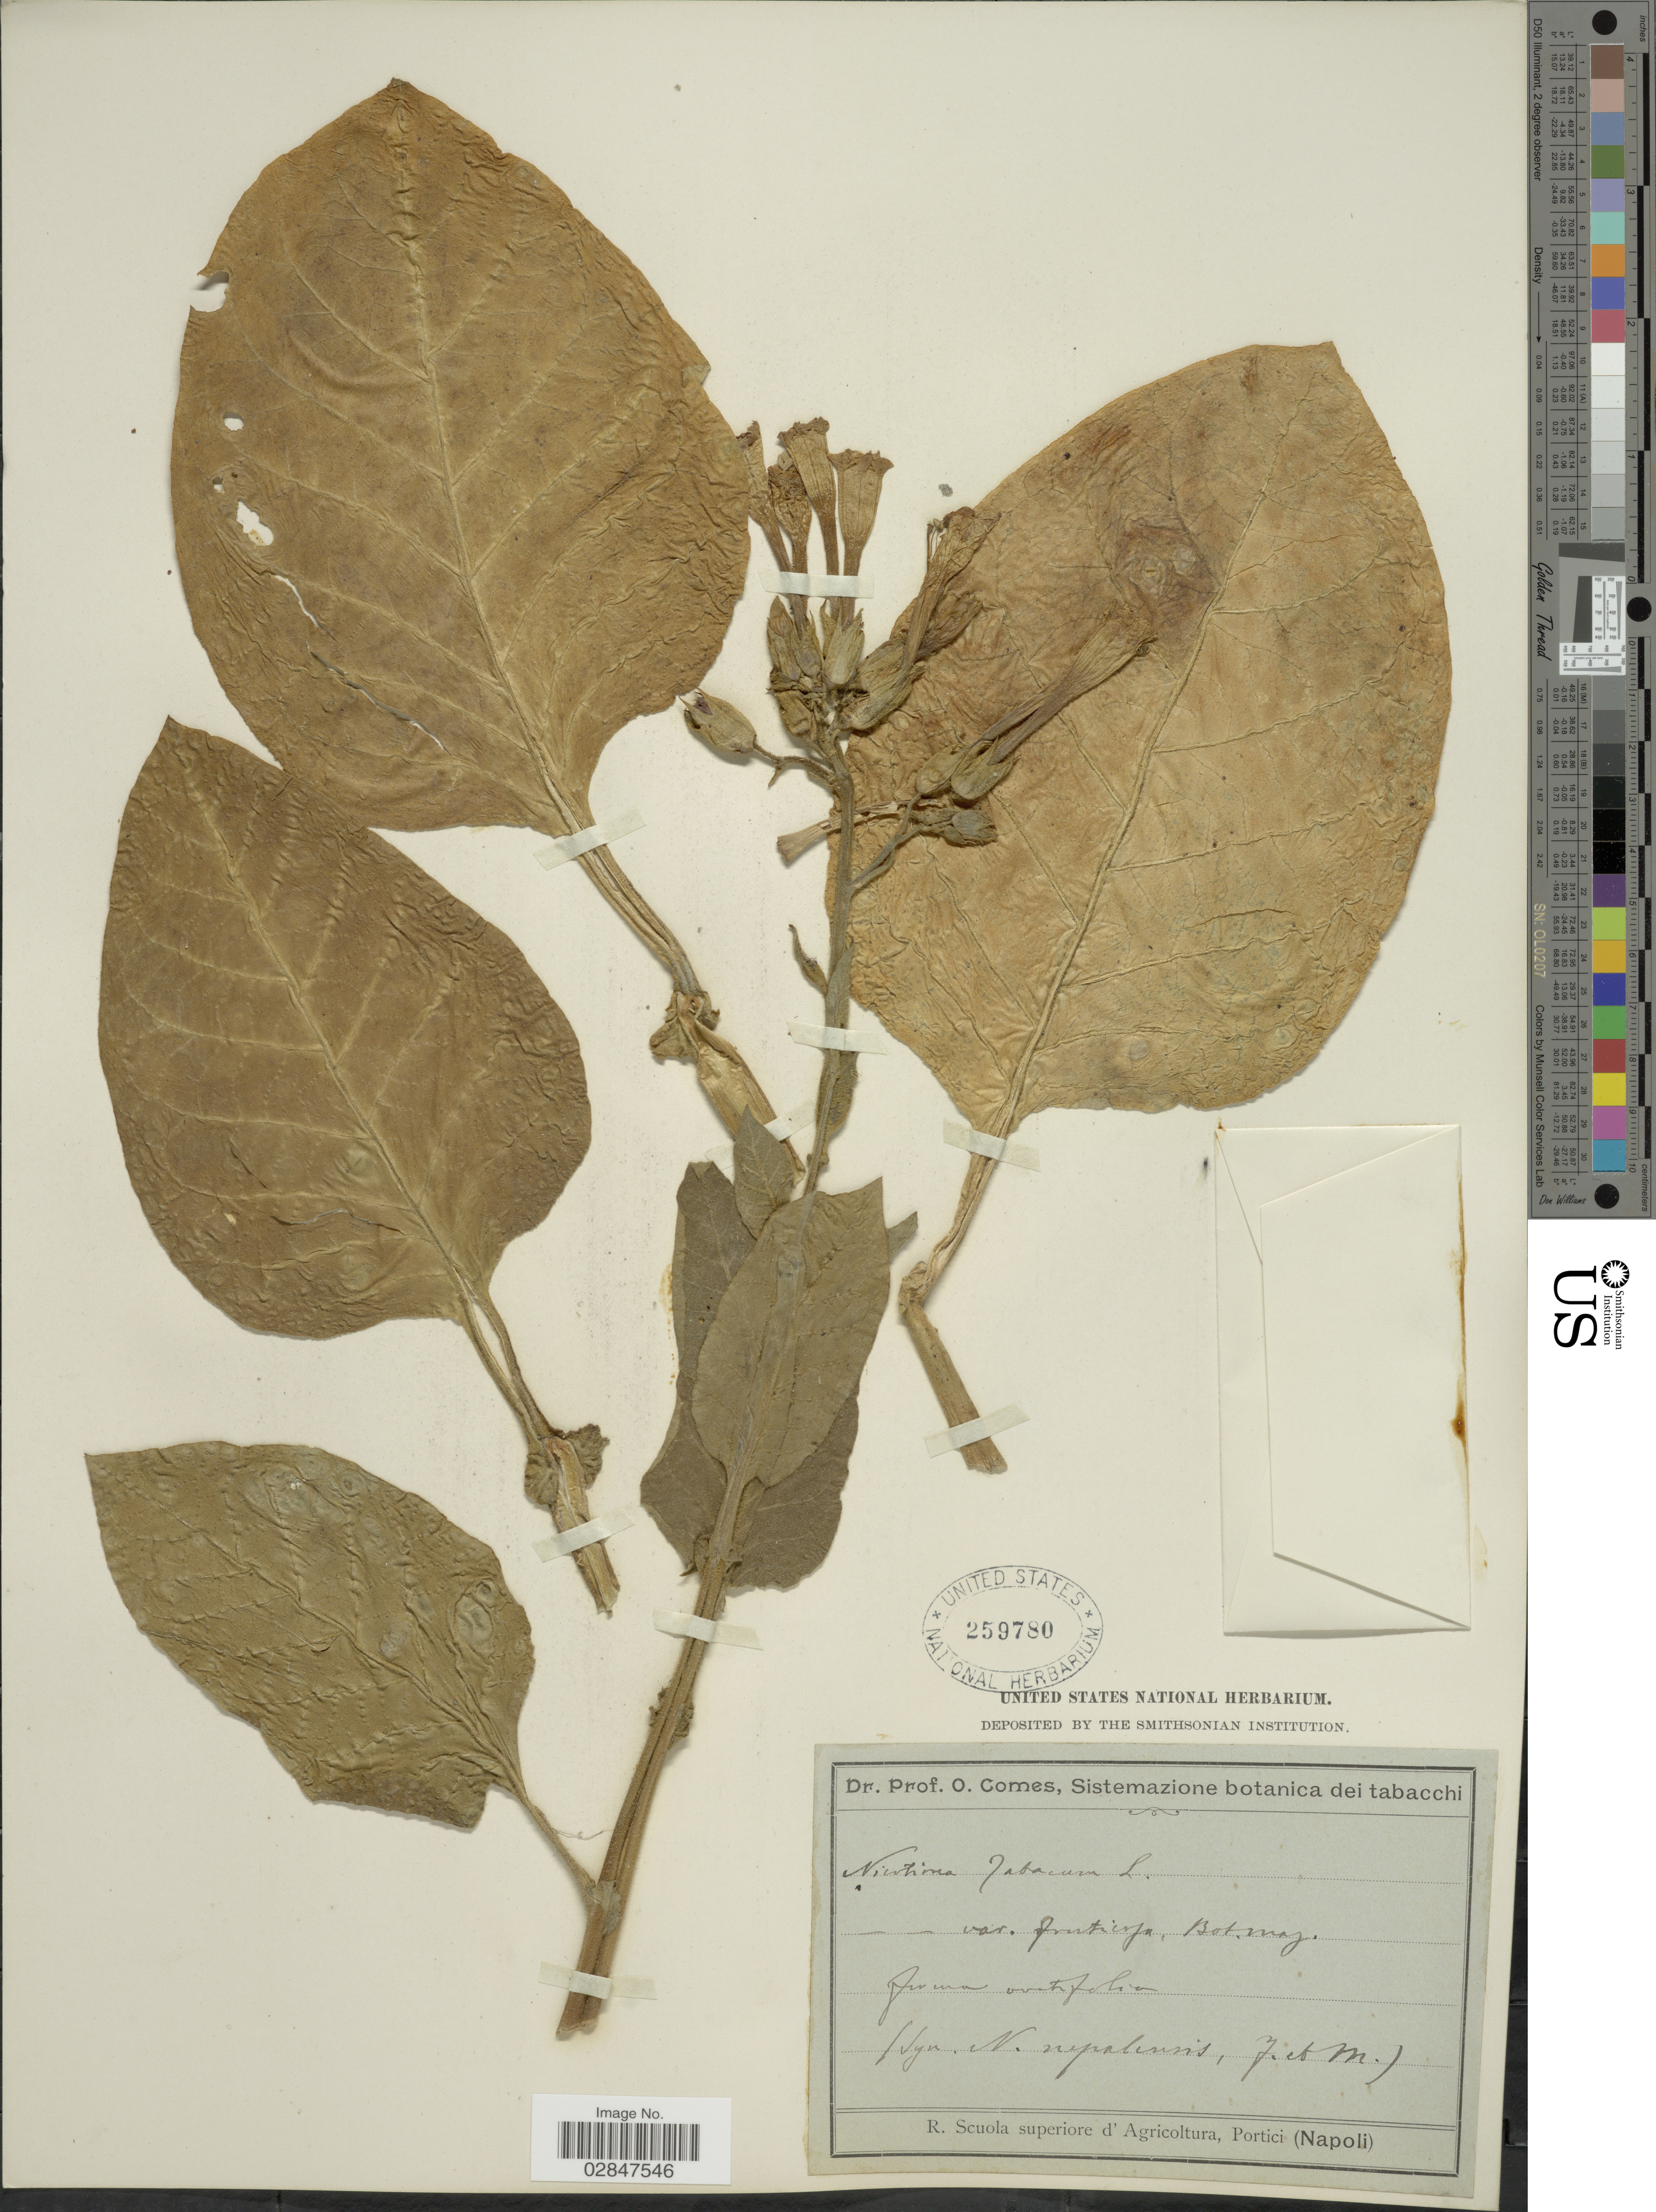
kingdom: Plantae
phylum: Tracheophyta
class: Magnoliopsida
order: Solanales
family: Solanaceae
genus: Nicotiana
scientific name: Nicotiana tabacum var. fruticosa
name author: (L.) Hook. f.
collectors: O. Comes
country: Italy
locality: Portici (Napoli).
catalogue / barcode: US 259780